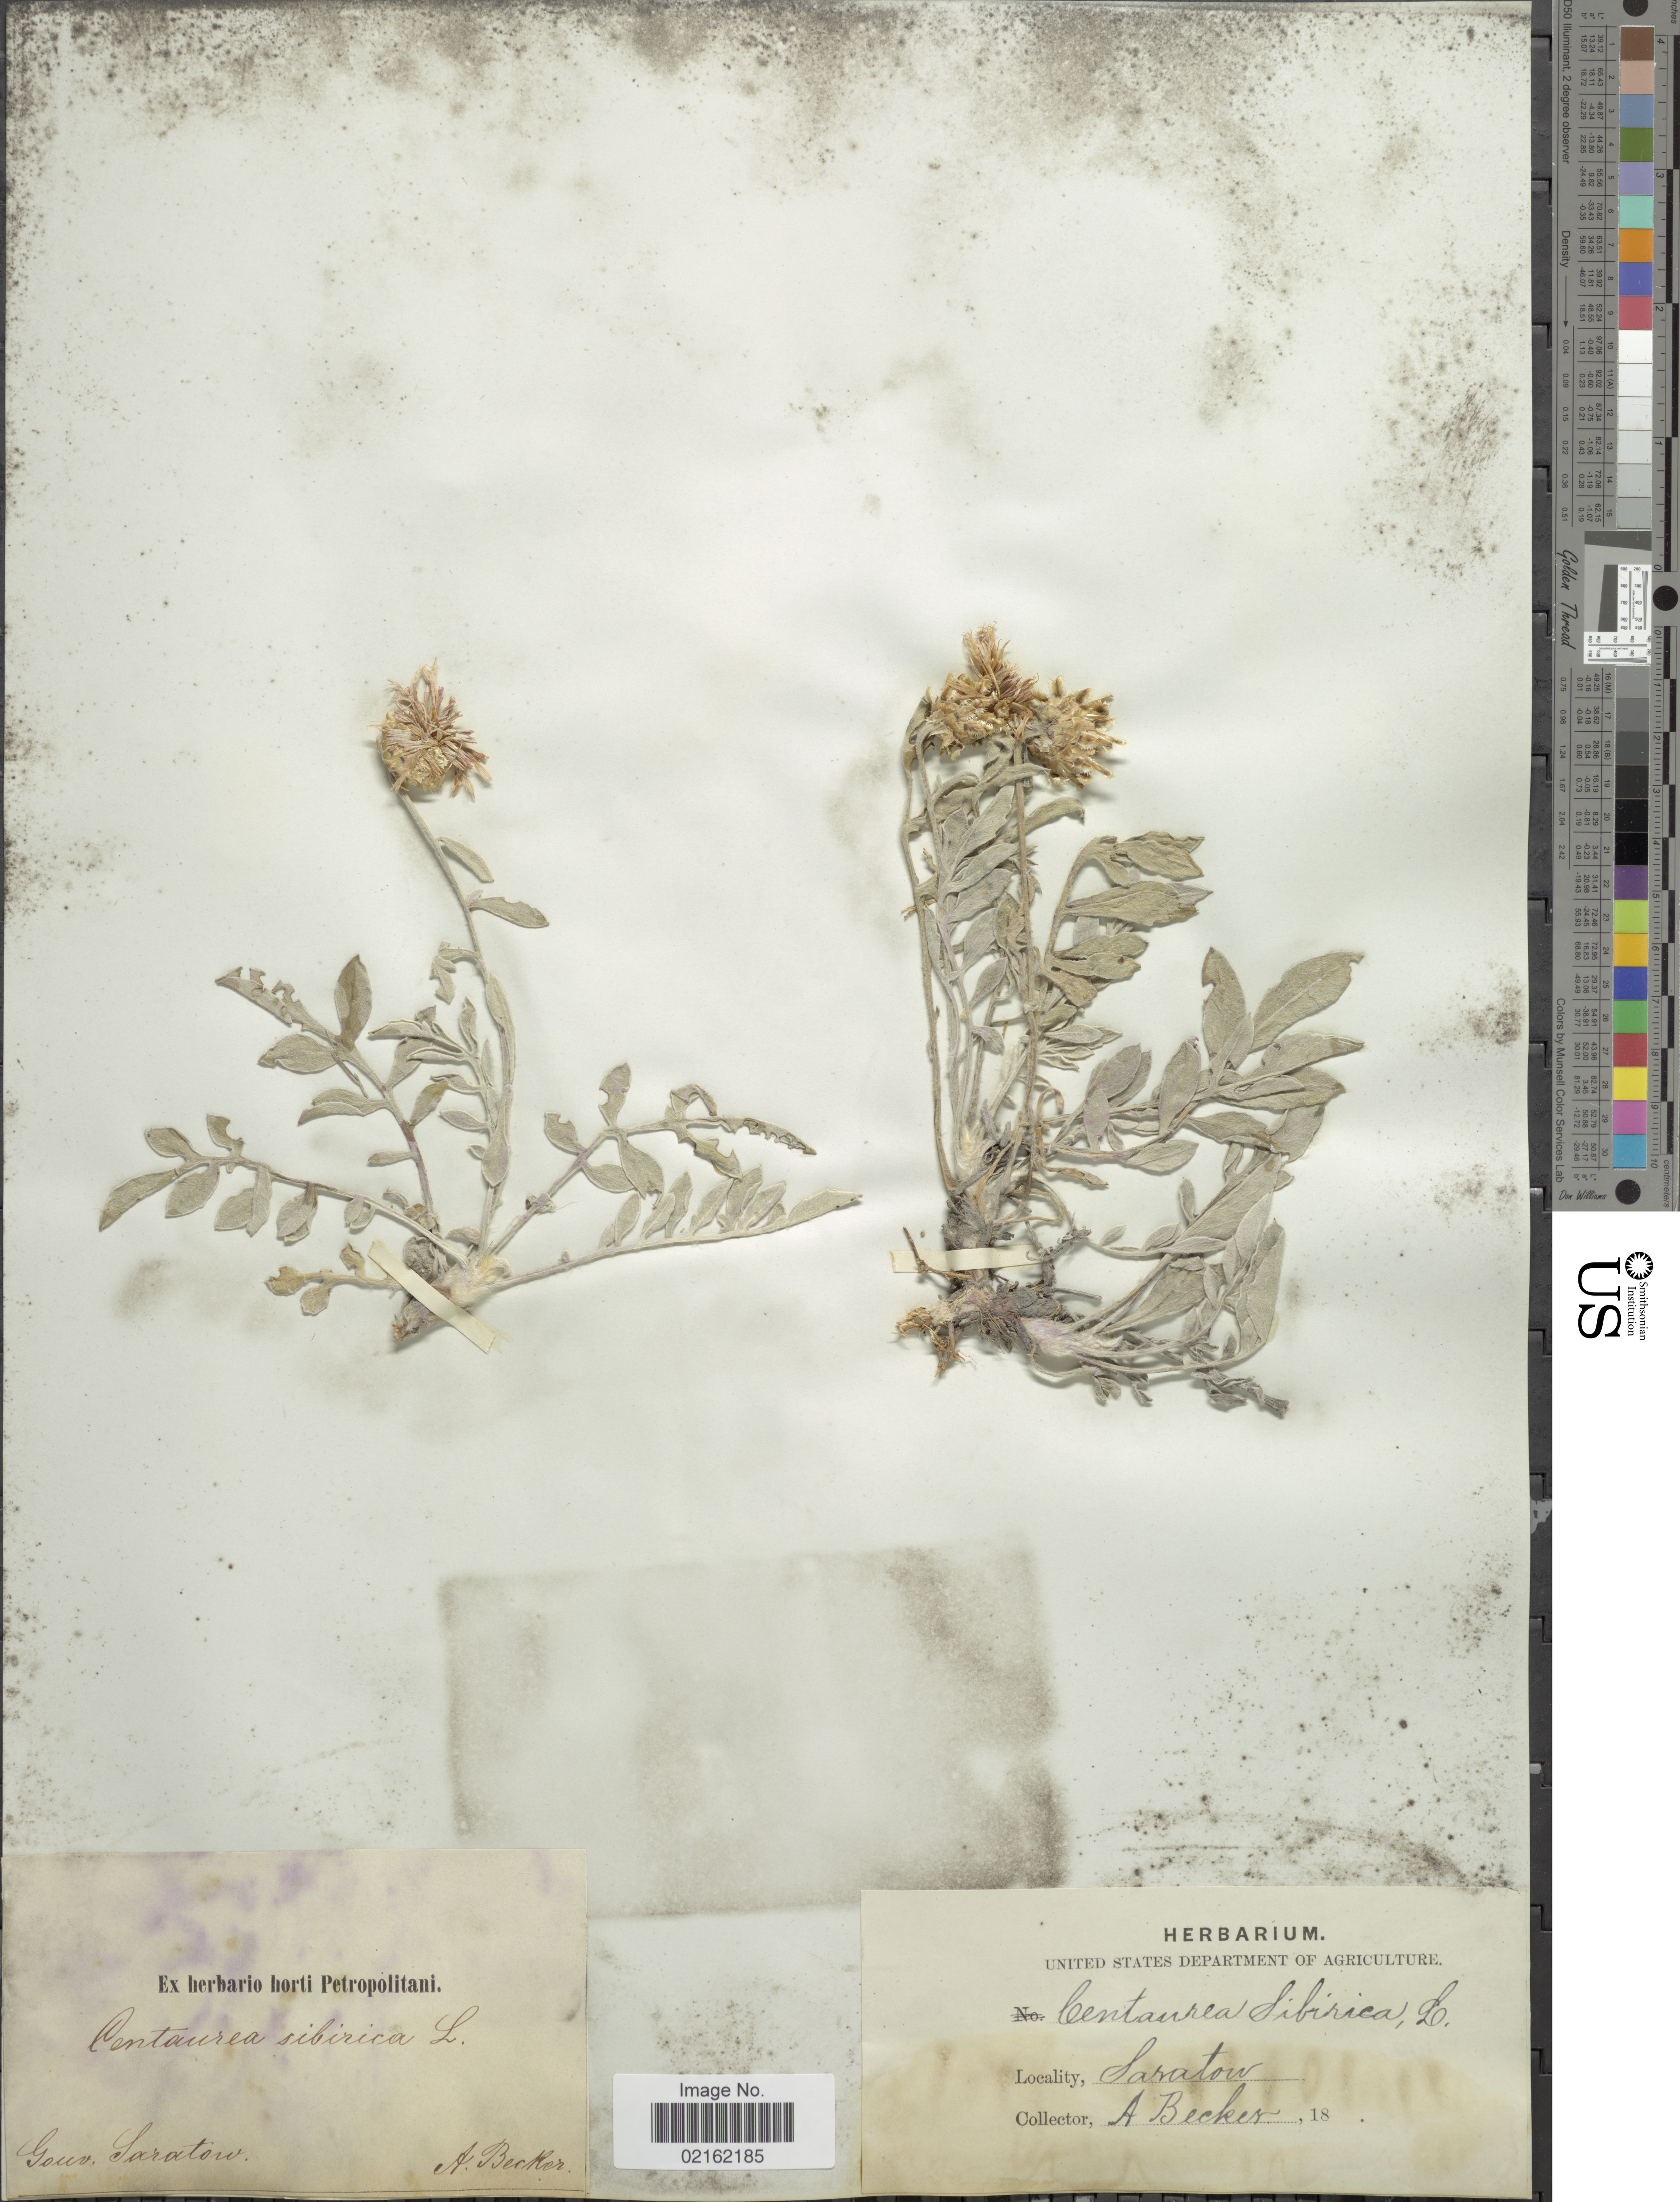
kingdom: Plantae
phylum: Tracheophyta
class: Magnoliopsida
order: Asterales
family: Asteraceae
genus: Psephellus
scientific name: Psephellus sibiricus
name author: (L.) Wagenitz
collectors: A. Becker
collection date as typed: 18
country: Russian Federation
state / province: Saratov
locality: Saratow, Goub. Saratow